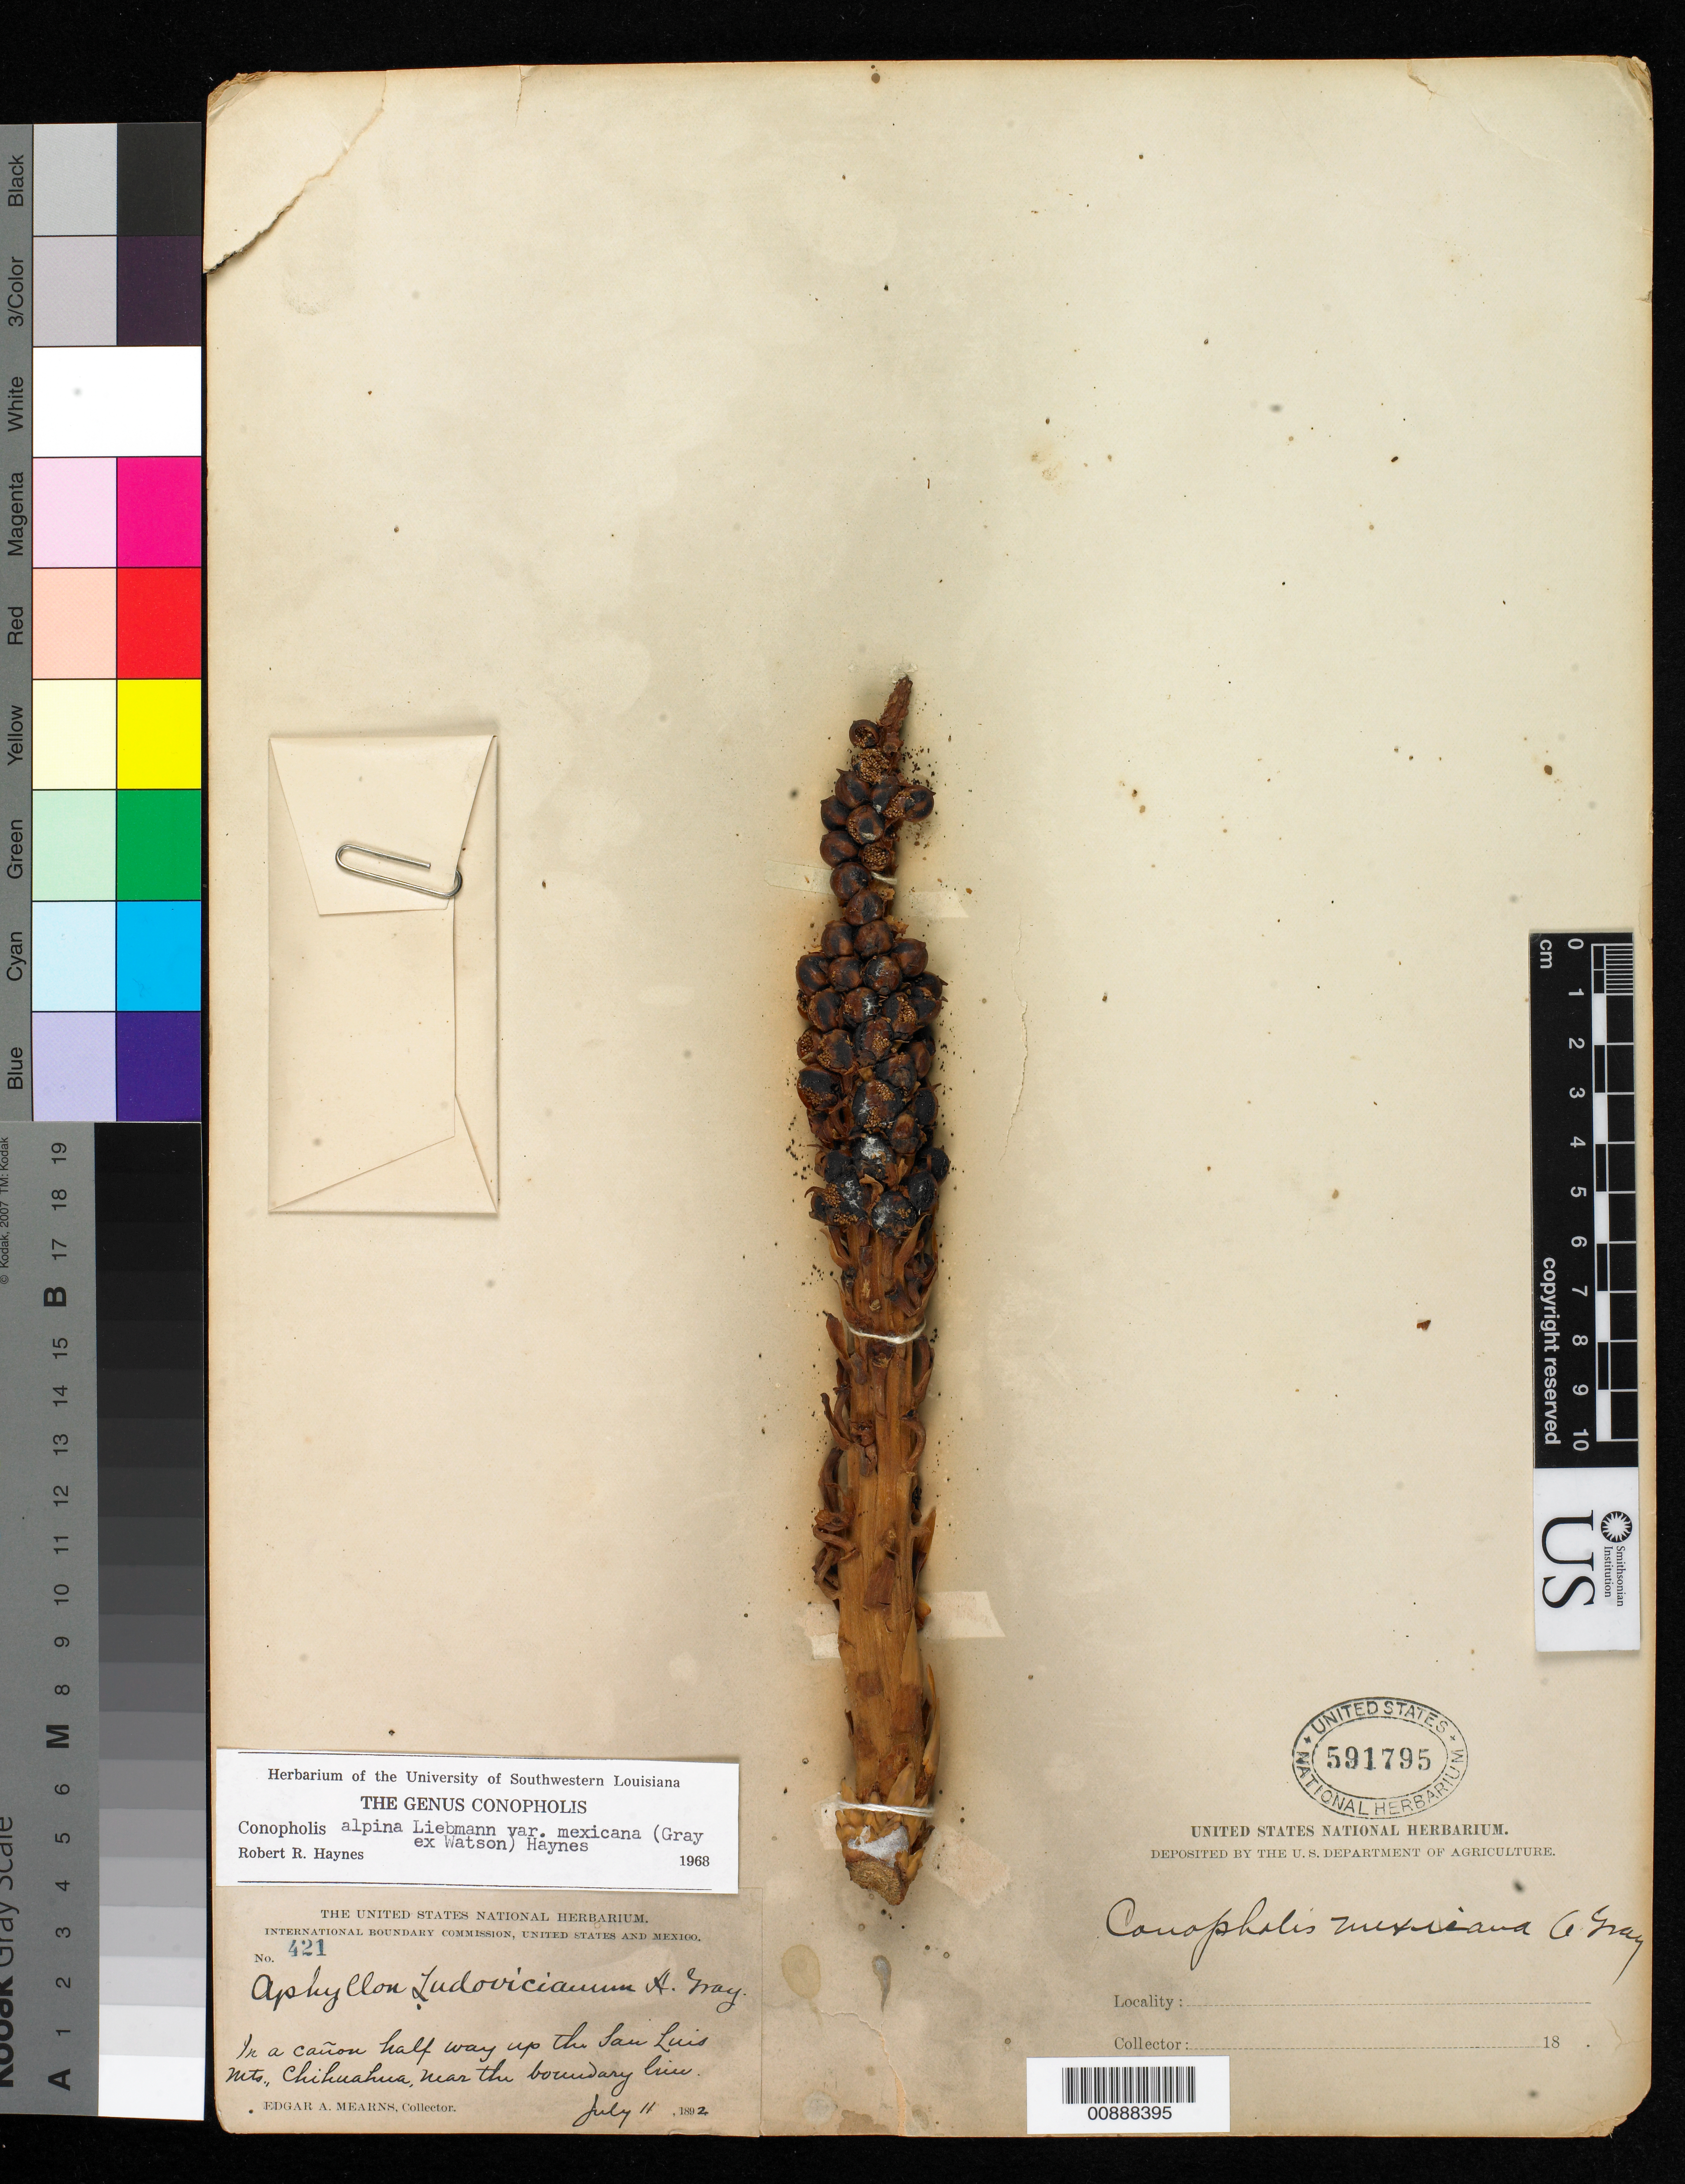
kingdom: Plantae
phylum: Tracheophyta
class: Magnoliopsida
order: Lamiales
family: Orobanchaceae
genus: Conopholis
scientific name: Conopholis alpina var. mexicana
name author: (A. Gray ex S. Watson) R.R. Haynes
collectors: E. A. Mearns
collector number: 421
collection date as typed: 11 Jul 1892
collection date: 1892-07-11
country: Mexico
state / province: Chihuahua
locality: In a cañon half way up the San Luis Mts., Chihuahua, near the boundary line.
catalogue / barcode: US 591795